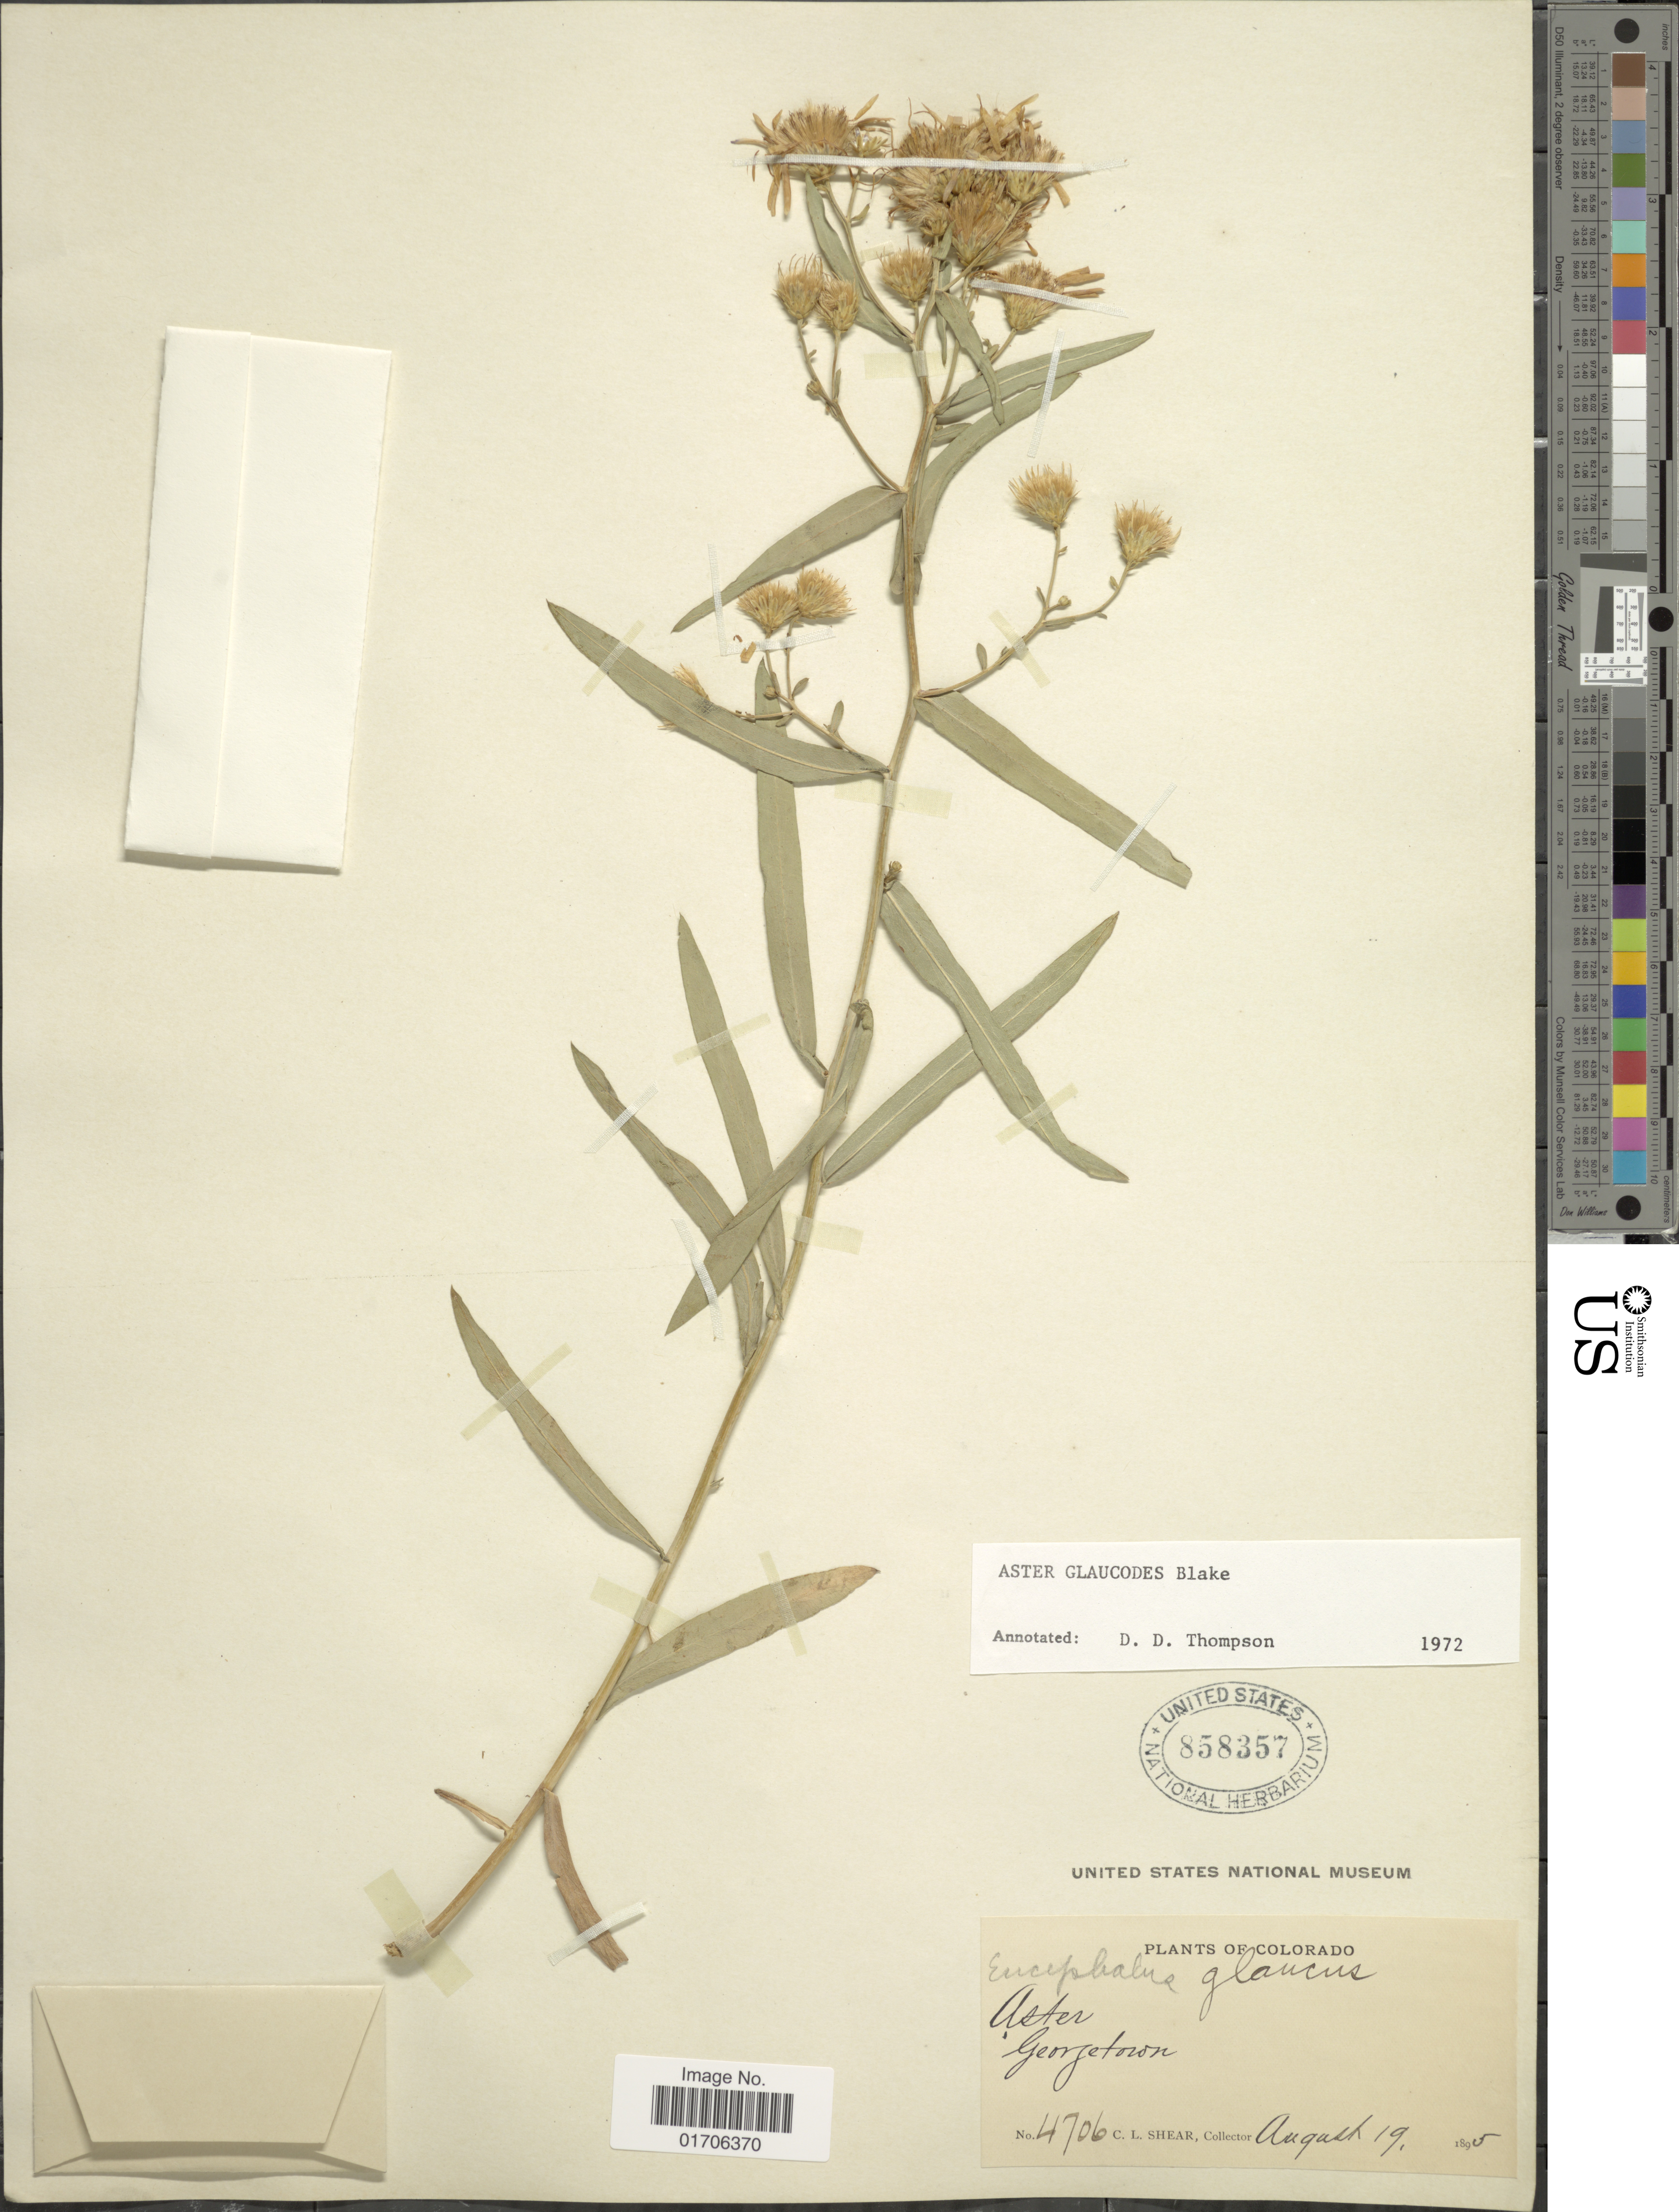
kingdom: Plantae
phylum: Tracheophyta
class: Magnoliopsida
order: Asterales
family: Asteraceae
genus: Eurybia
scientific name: Eurybia glauca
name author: (Nutt.) G.L. Nesom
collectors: C. L. Shear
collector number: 4706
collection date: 1895-08-19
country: United States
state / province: Colorado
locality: Colorado. Georgetown.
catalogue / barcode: US 858357